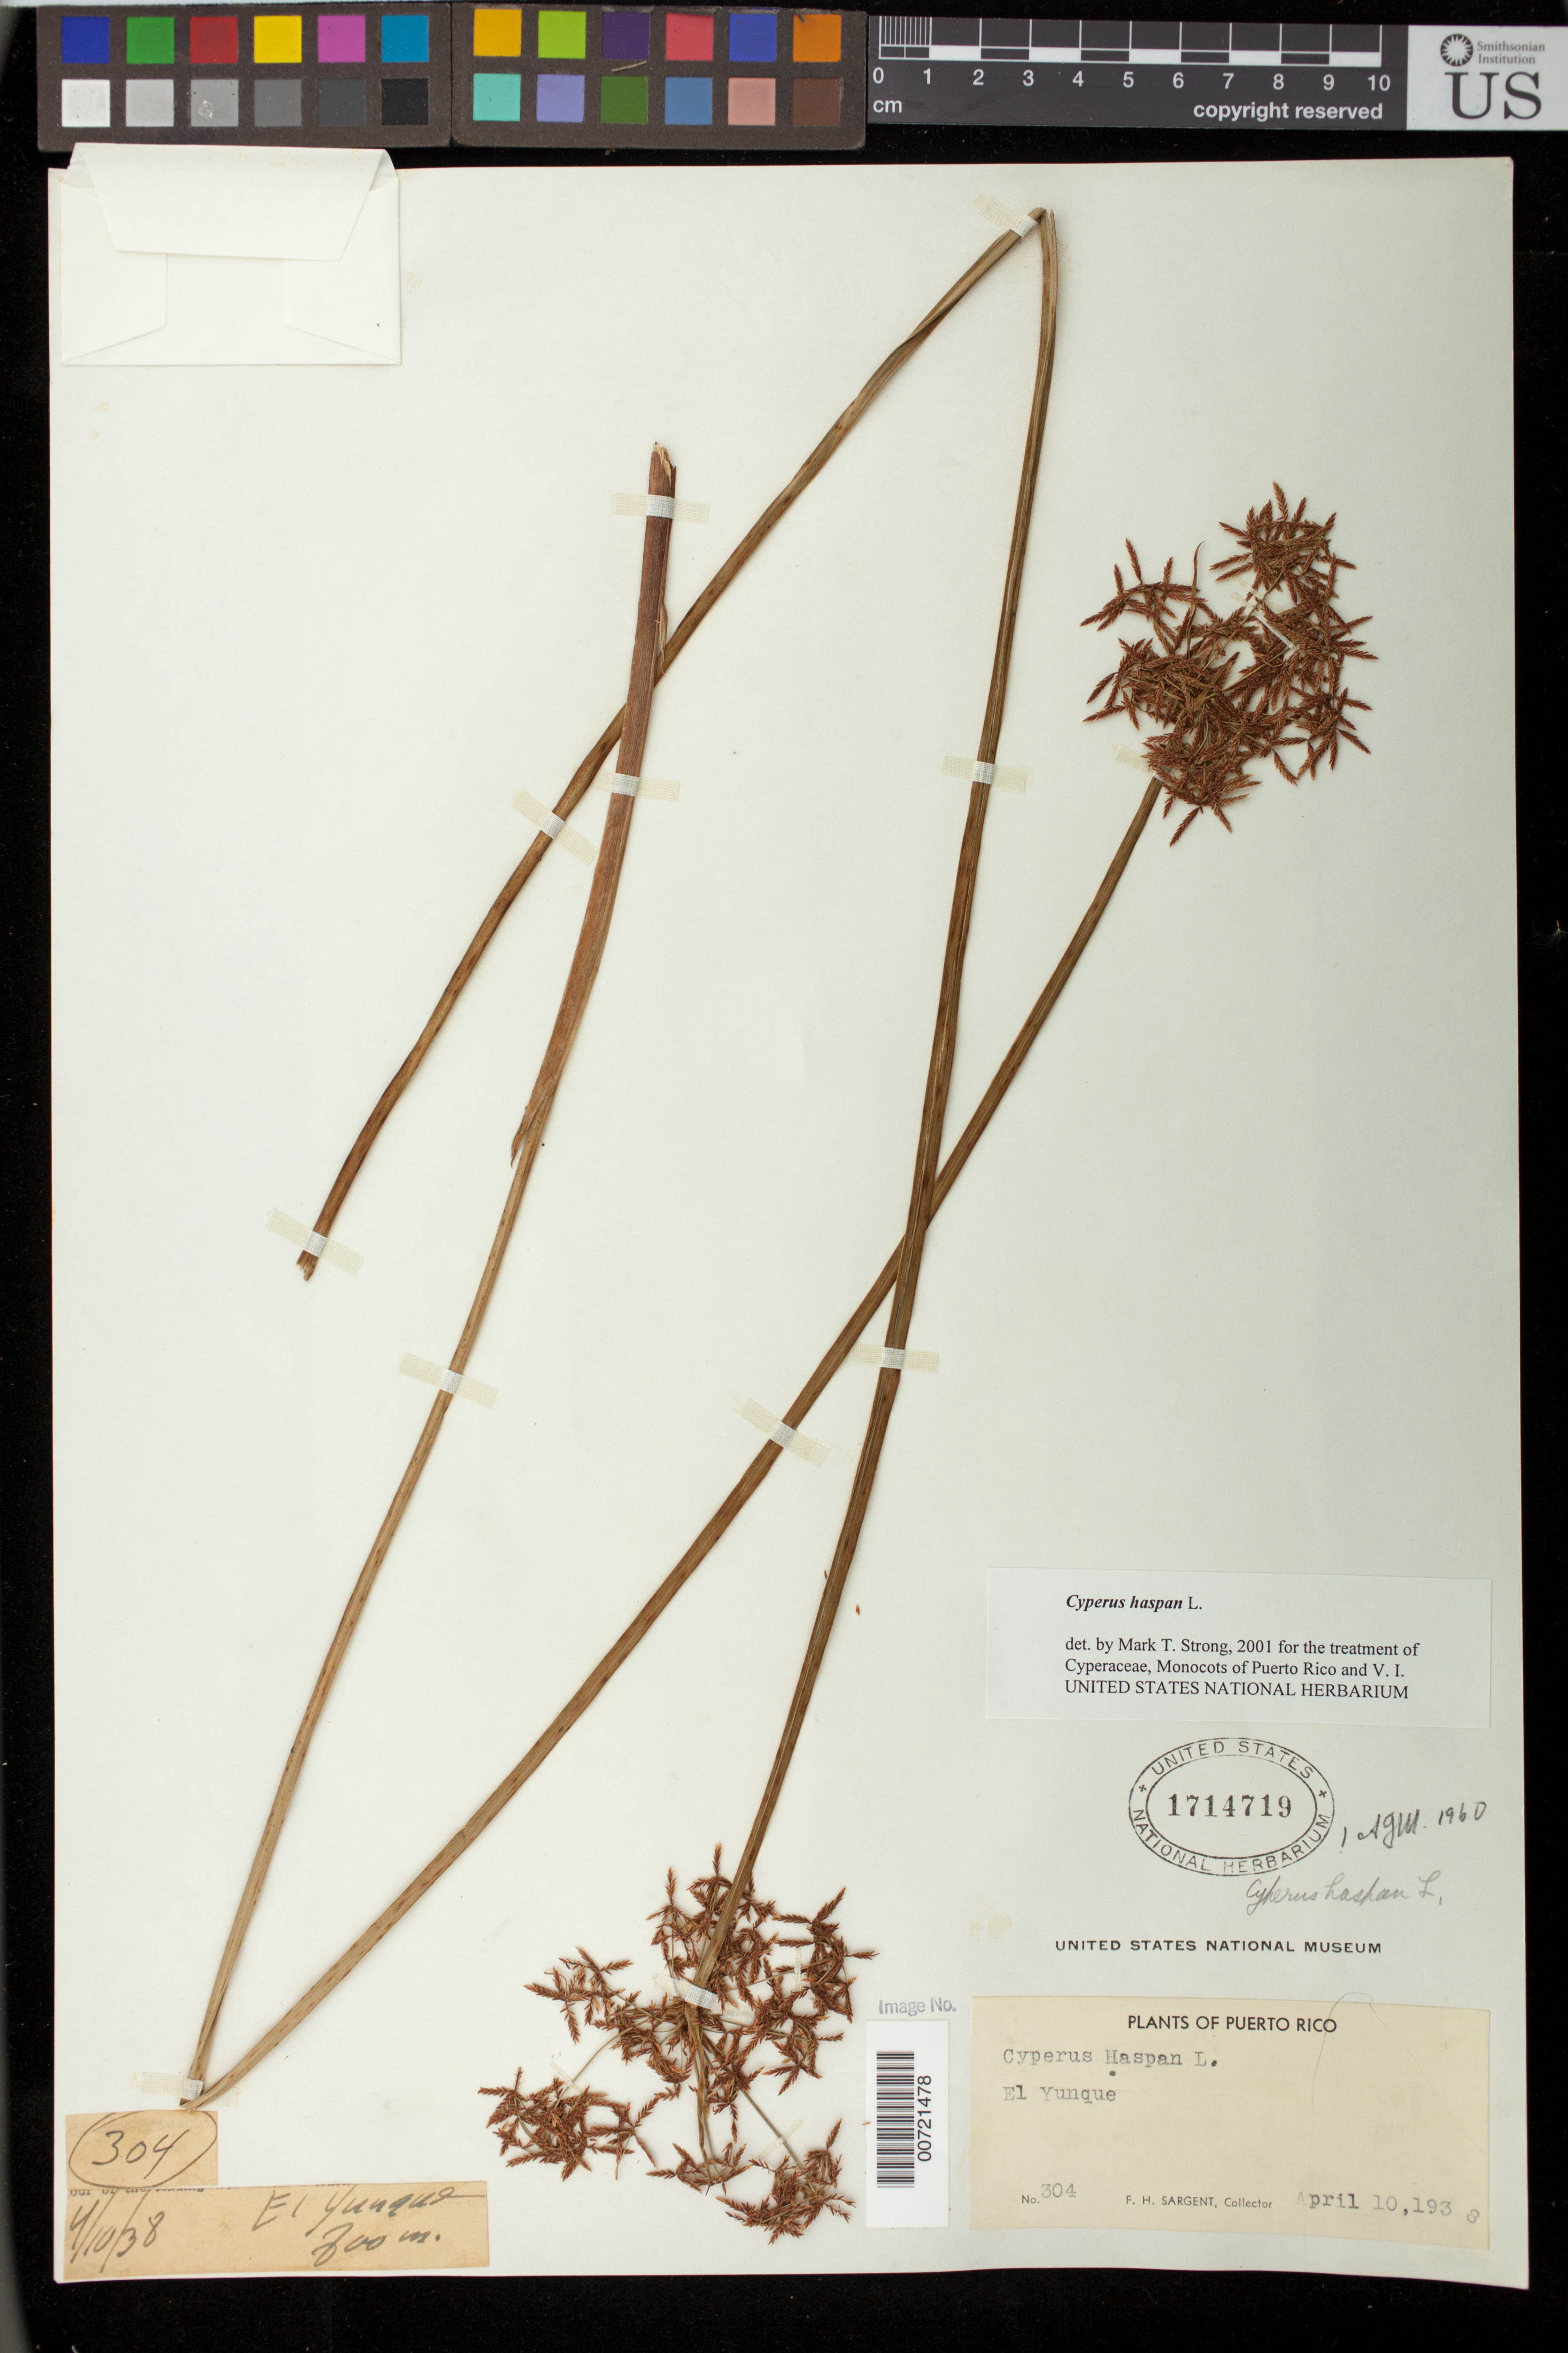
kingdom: Plantae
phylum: Tracheophyta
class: Liliopsida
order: Poales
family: Cyperaceae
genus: Cyperus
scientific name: Cyperus haspan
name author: L.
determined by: Strong, M. T., (US), Smithsonian Institution - National Museum of Natural History (UNITED STATES)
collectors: F. H. Sargent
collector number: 304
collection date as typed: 10 Apr 1938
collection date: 1938-04-10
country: Puerto Rico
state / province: Río Grande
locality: El Yunque.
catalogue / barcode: US 1714719